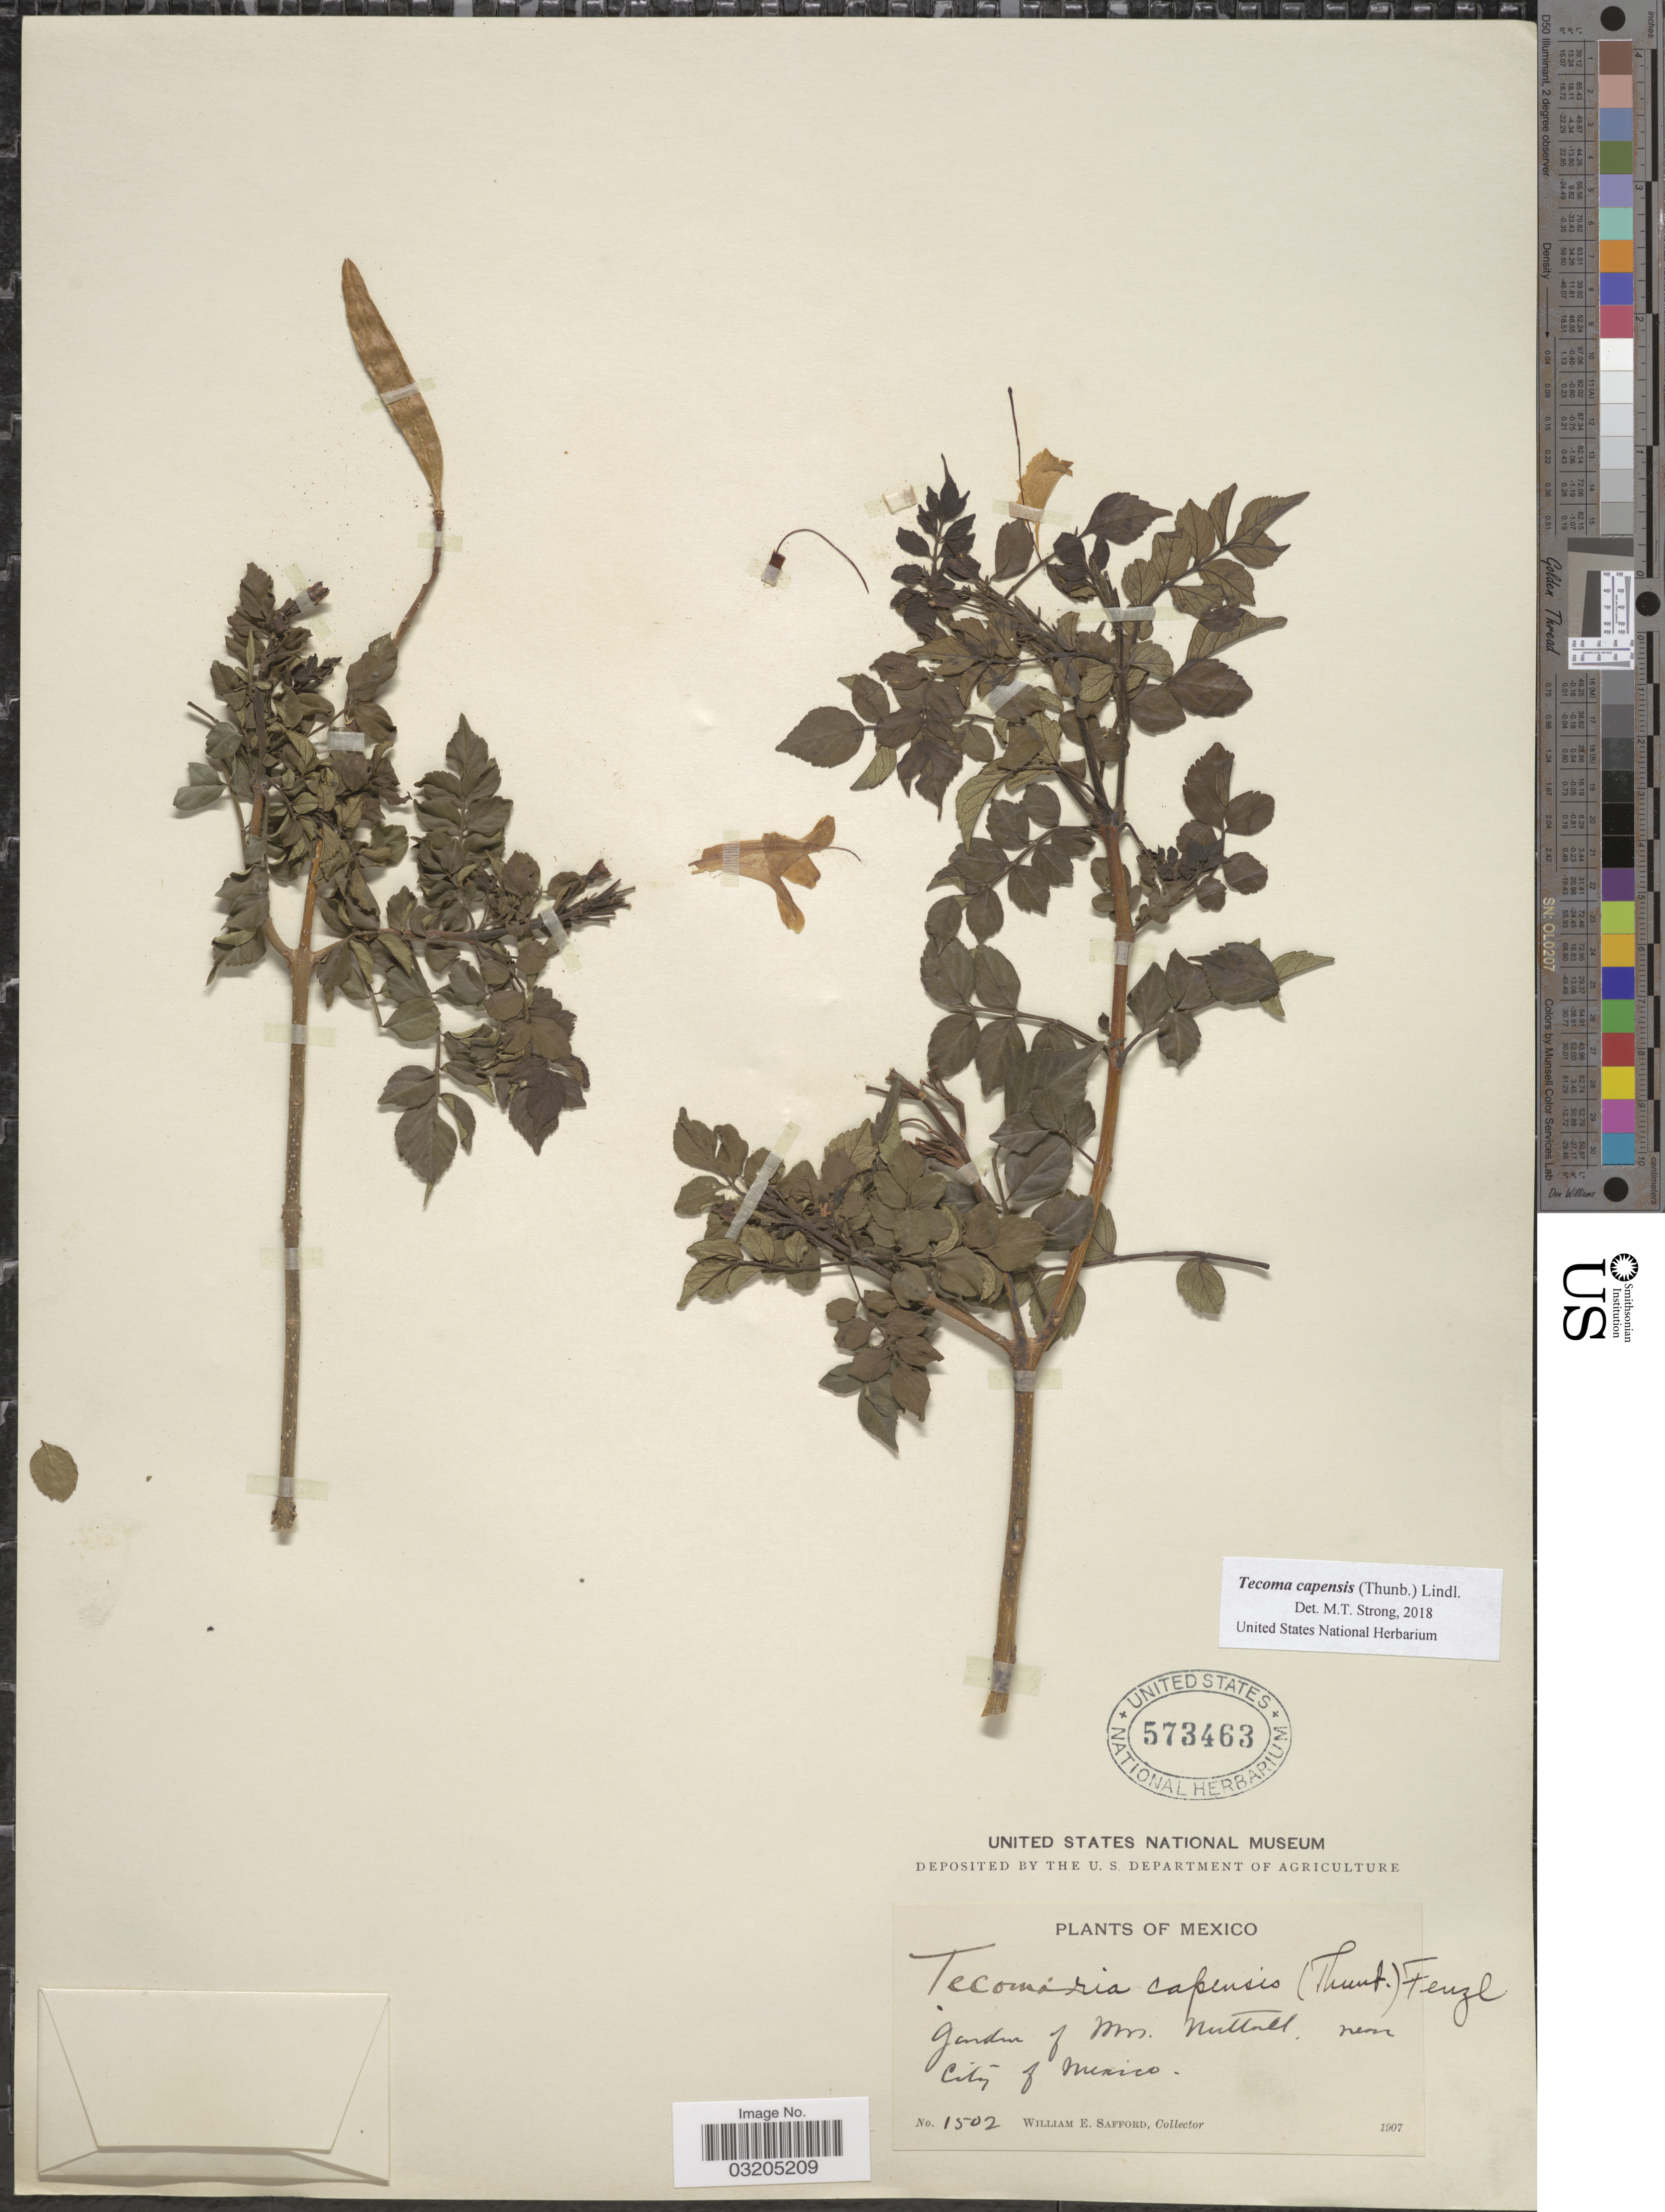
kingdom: Plantae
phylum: Tracheophyta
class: Magnoliopsida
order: Lamiales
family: Bignoniaceae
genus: Tecoma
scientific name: Tecoma capensis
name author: (Thunb.) Lindl.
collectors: W. E. Safford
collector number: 1502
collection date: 1907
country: Mexico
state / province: México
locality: Garden of Mrs. Nuttall near City of Mexico.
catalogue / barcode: US 573463